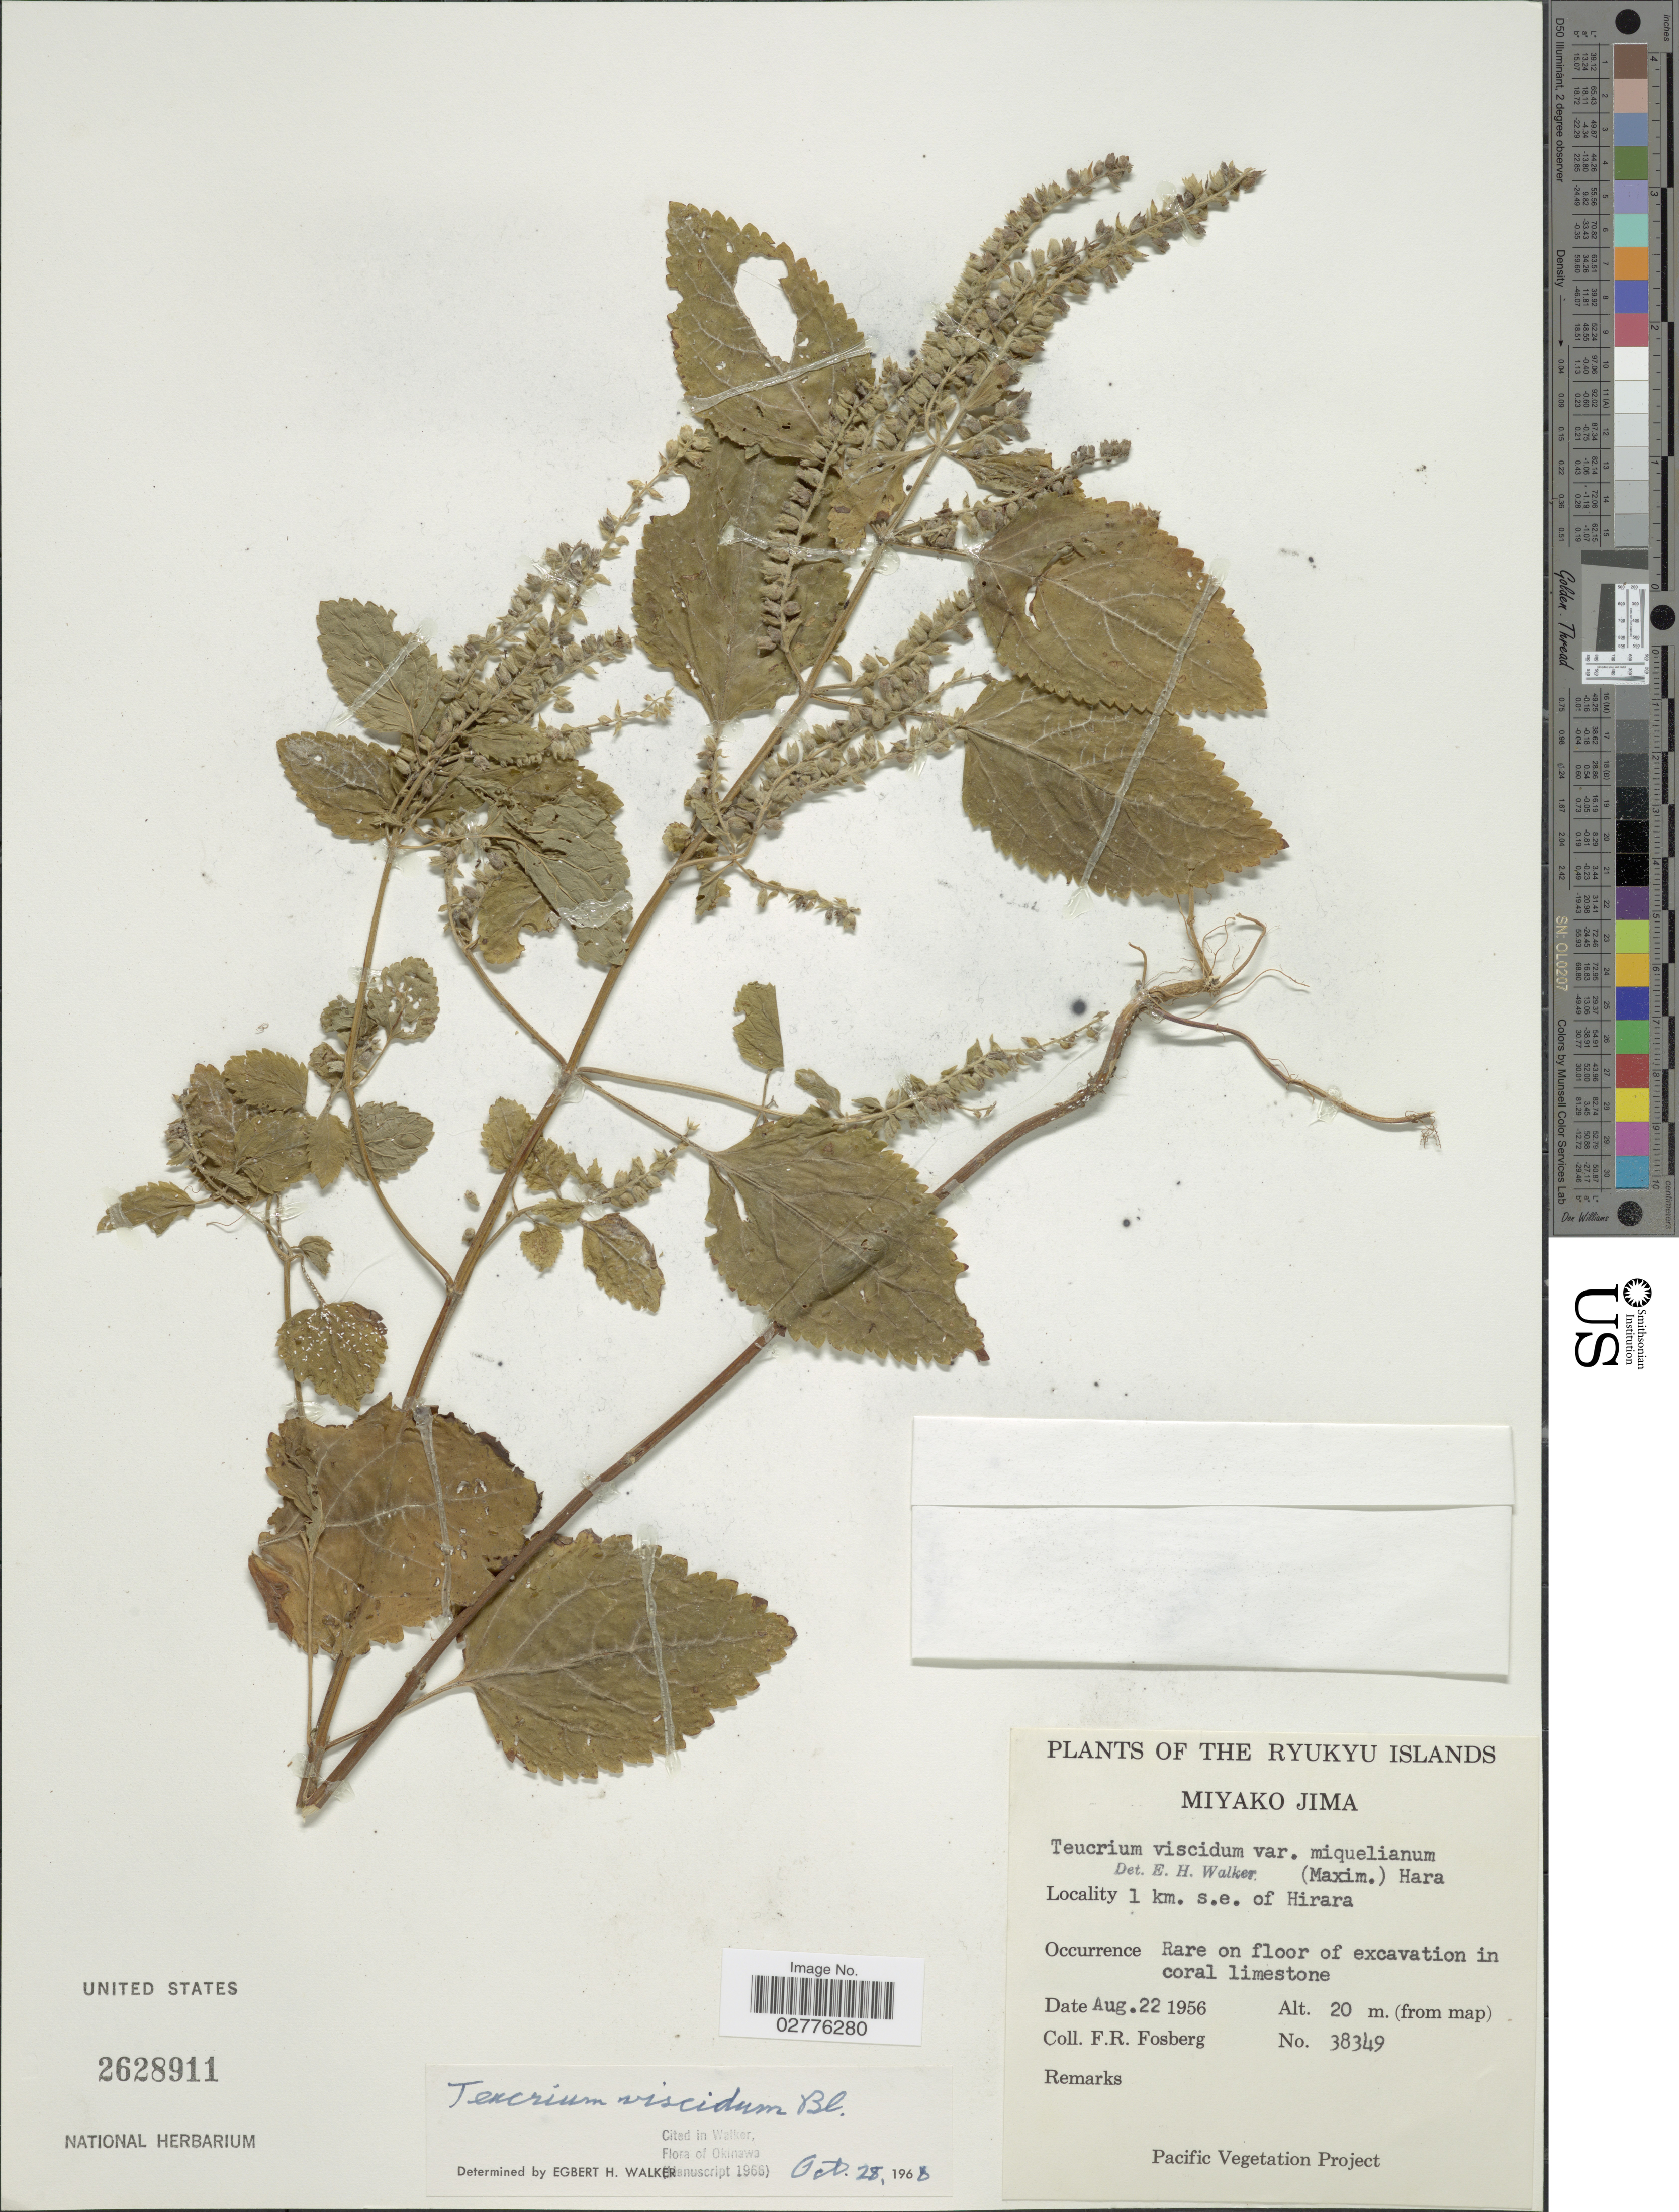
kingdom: Plantae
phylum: Tracheophyta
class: Magnoliopsida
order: Lamiales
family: Lamiaceae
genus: Teucrium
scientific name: Teucrium viscidum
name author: Blume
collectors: F. R. Fosberg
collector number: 38349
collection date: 1956-08-22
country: Japan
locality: The Ryukyu Islands, Miyako Jima, 1 km. s.e. of Hirara.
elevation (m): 20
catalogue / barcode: US 2628911